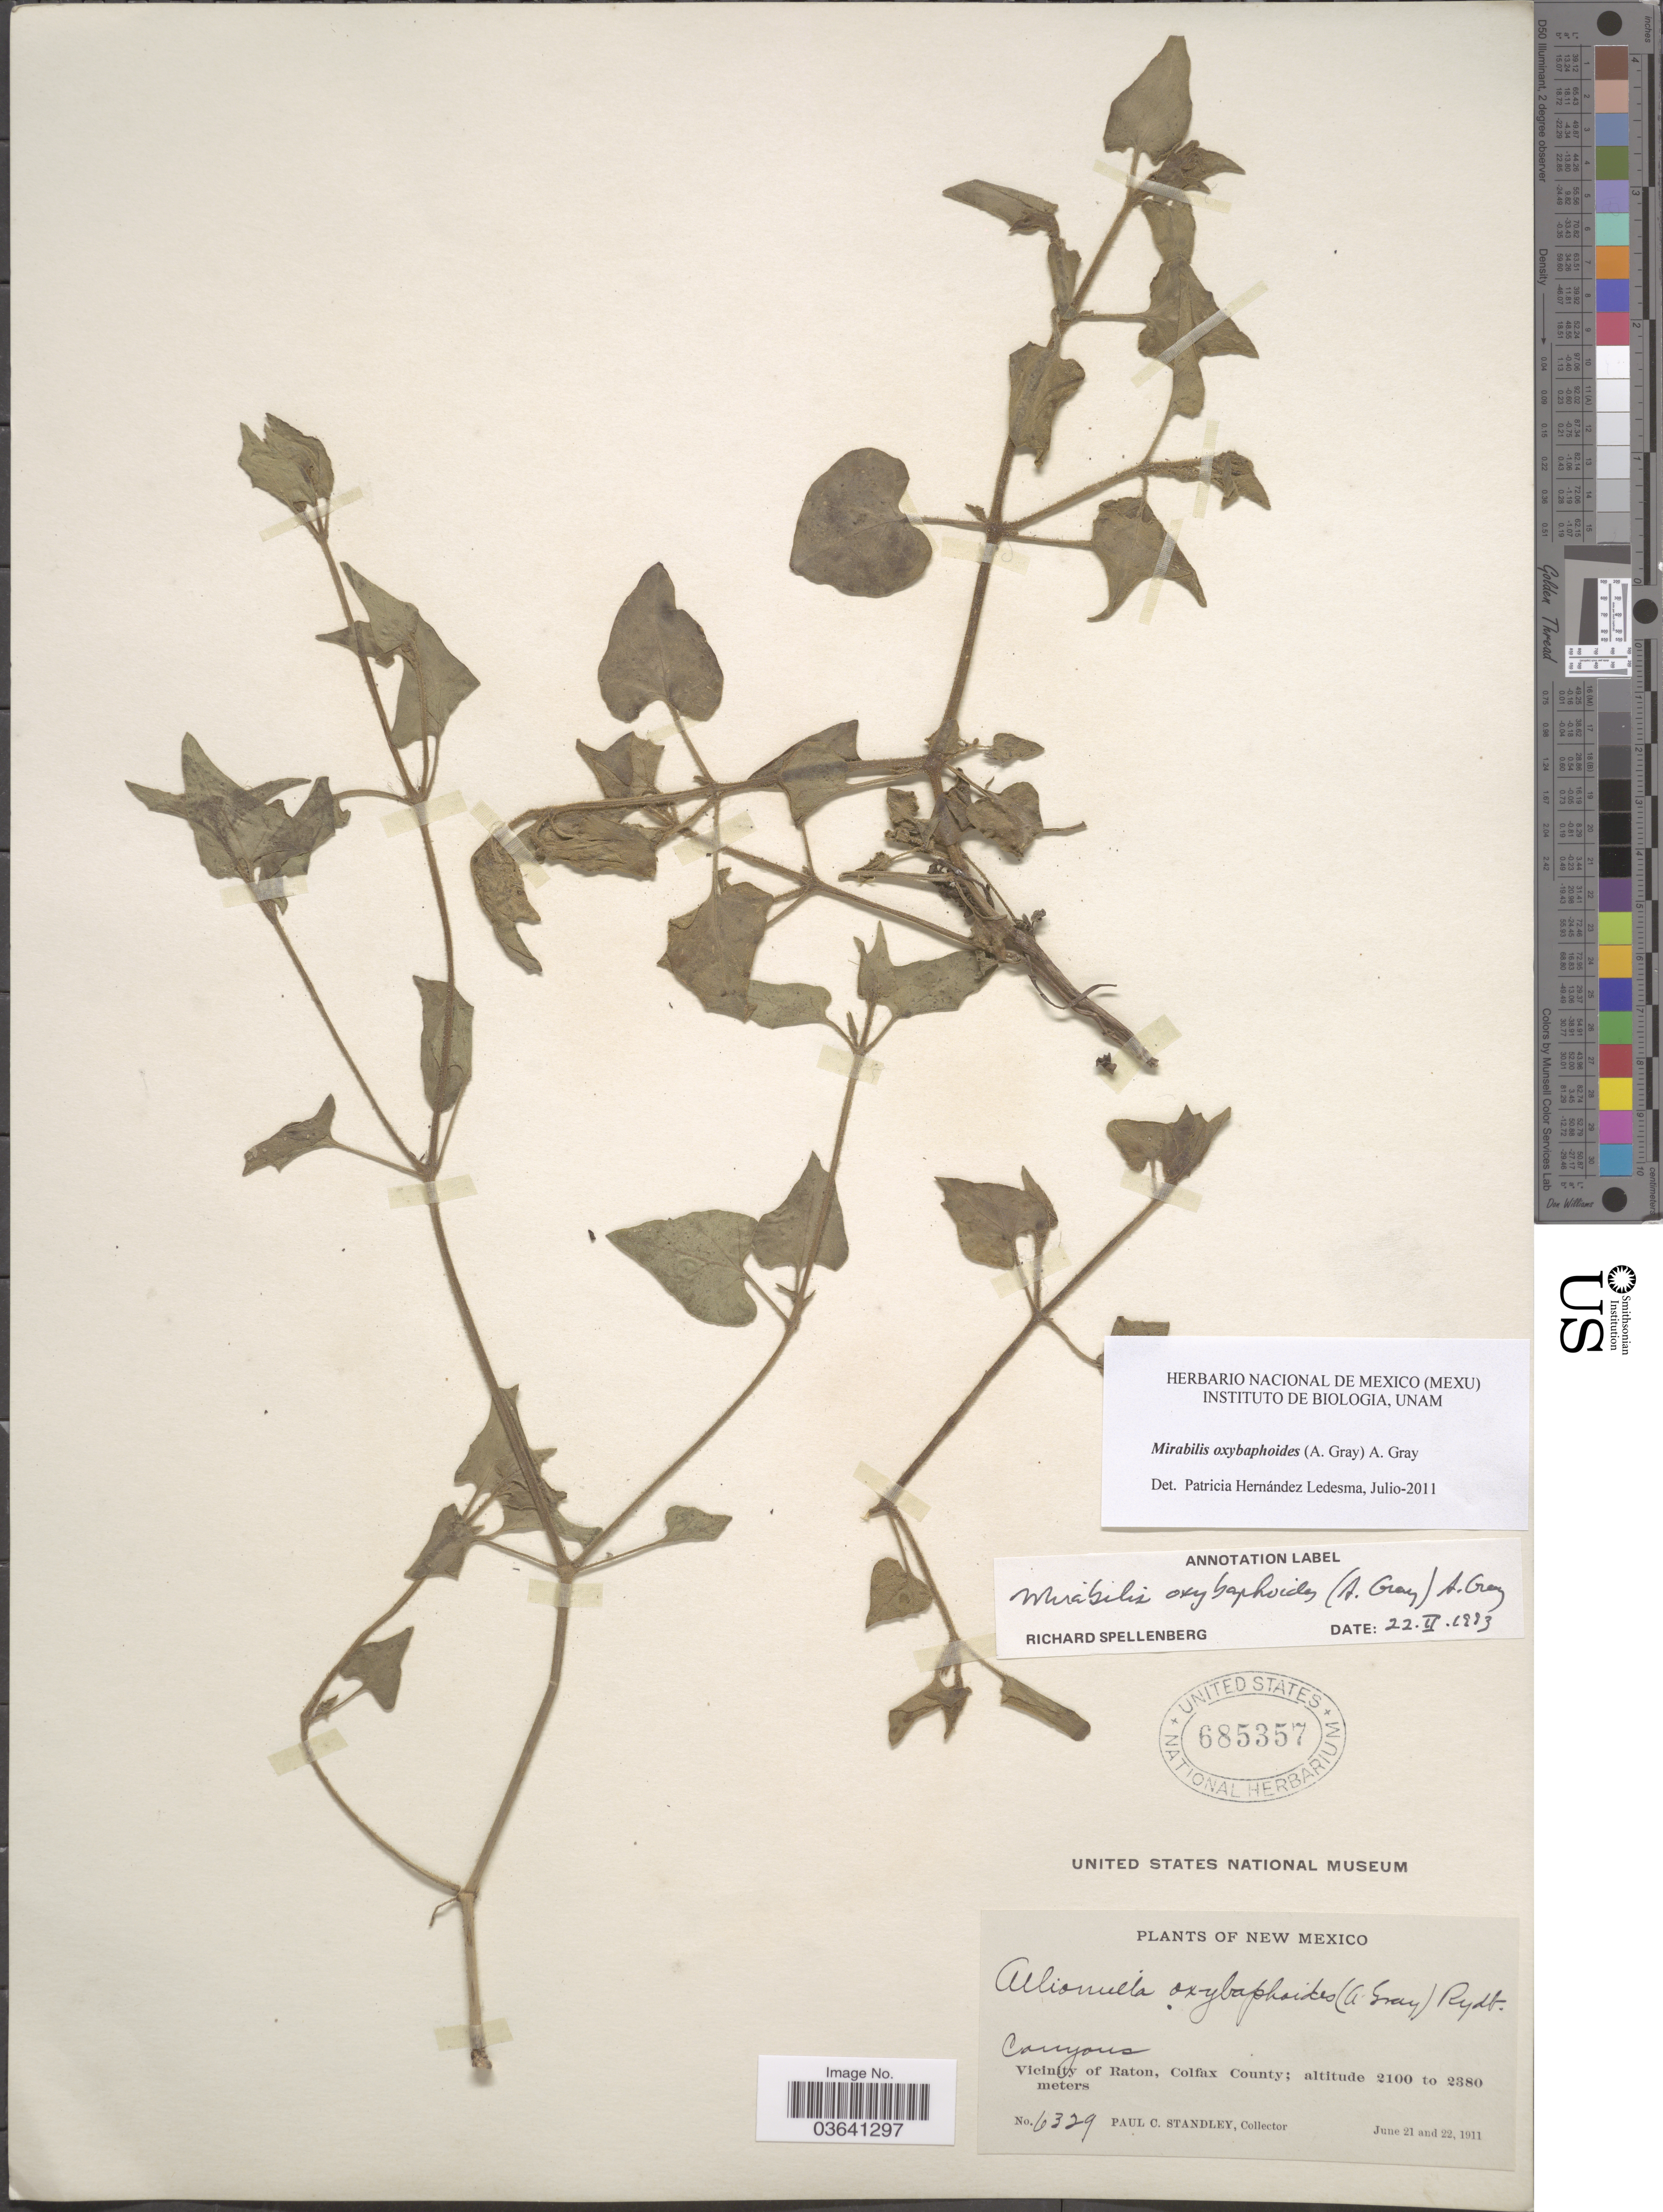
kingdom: Plantae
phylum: Tracheophyta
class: Magnoliopsida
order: Caryophyllales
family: Nyctaginaceae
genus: Mirabilis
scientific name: Mirabilis oxybaphoides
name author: (A. Gray) A. Gray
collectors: P. C. Standley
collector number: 6329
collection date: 1911-06-21/1911-06-22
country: United States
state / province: New Mexico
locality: Vicinity of Raton, Colfax County.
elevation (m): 2100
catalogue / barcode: US 685357